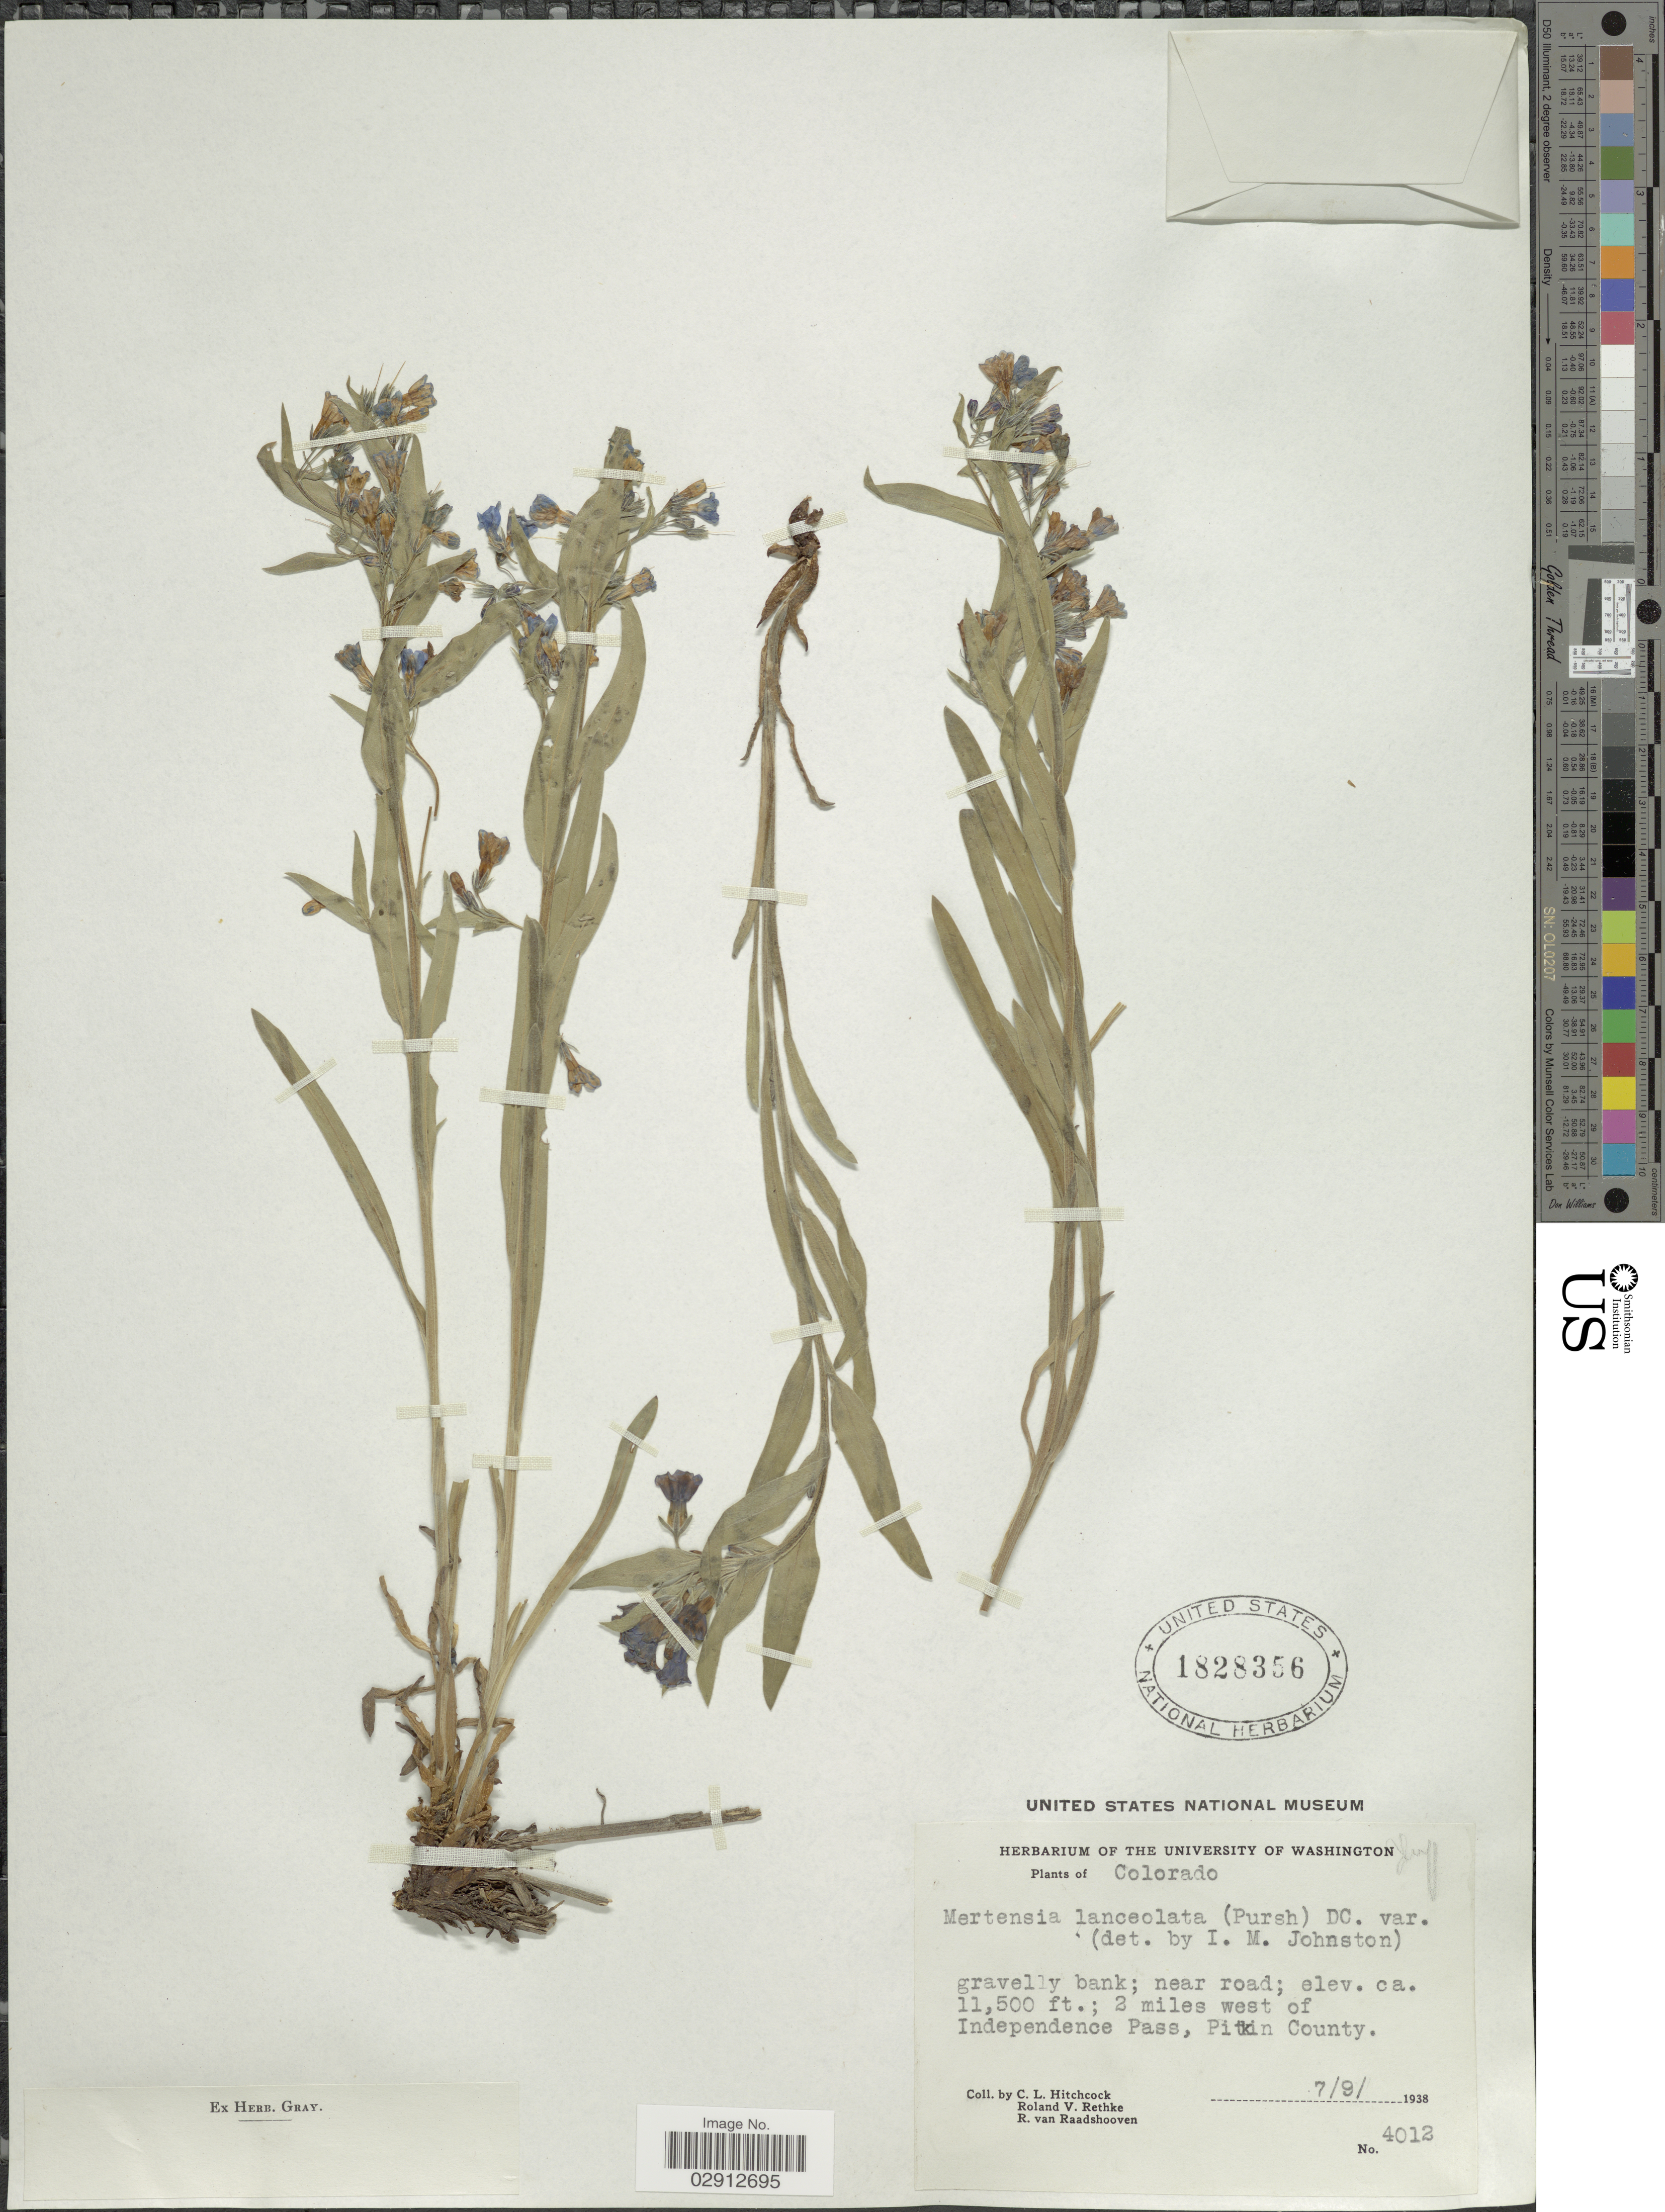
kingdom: Plantae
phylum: Tracheophyta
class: Magnoliopsida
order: Boraginales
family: Boraginaceae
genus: Mertensia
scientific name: Mertensia lanceolata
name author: (Pursh) DC. ex A. DC.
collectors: C. L. Hitchcock, R. Rethke & R. Raadshooven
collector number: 4012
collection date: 1938-07-09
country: United States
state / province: Colorado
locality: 2 miles west of Independence Pass, Pitkin County.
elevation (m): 3505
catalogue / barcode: US 1828356